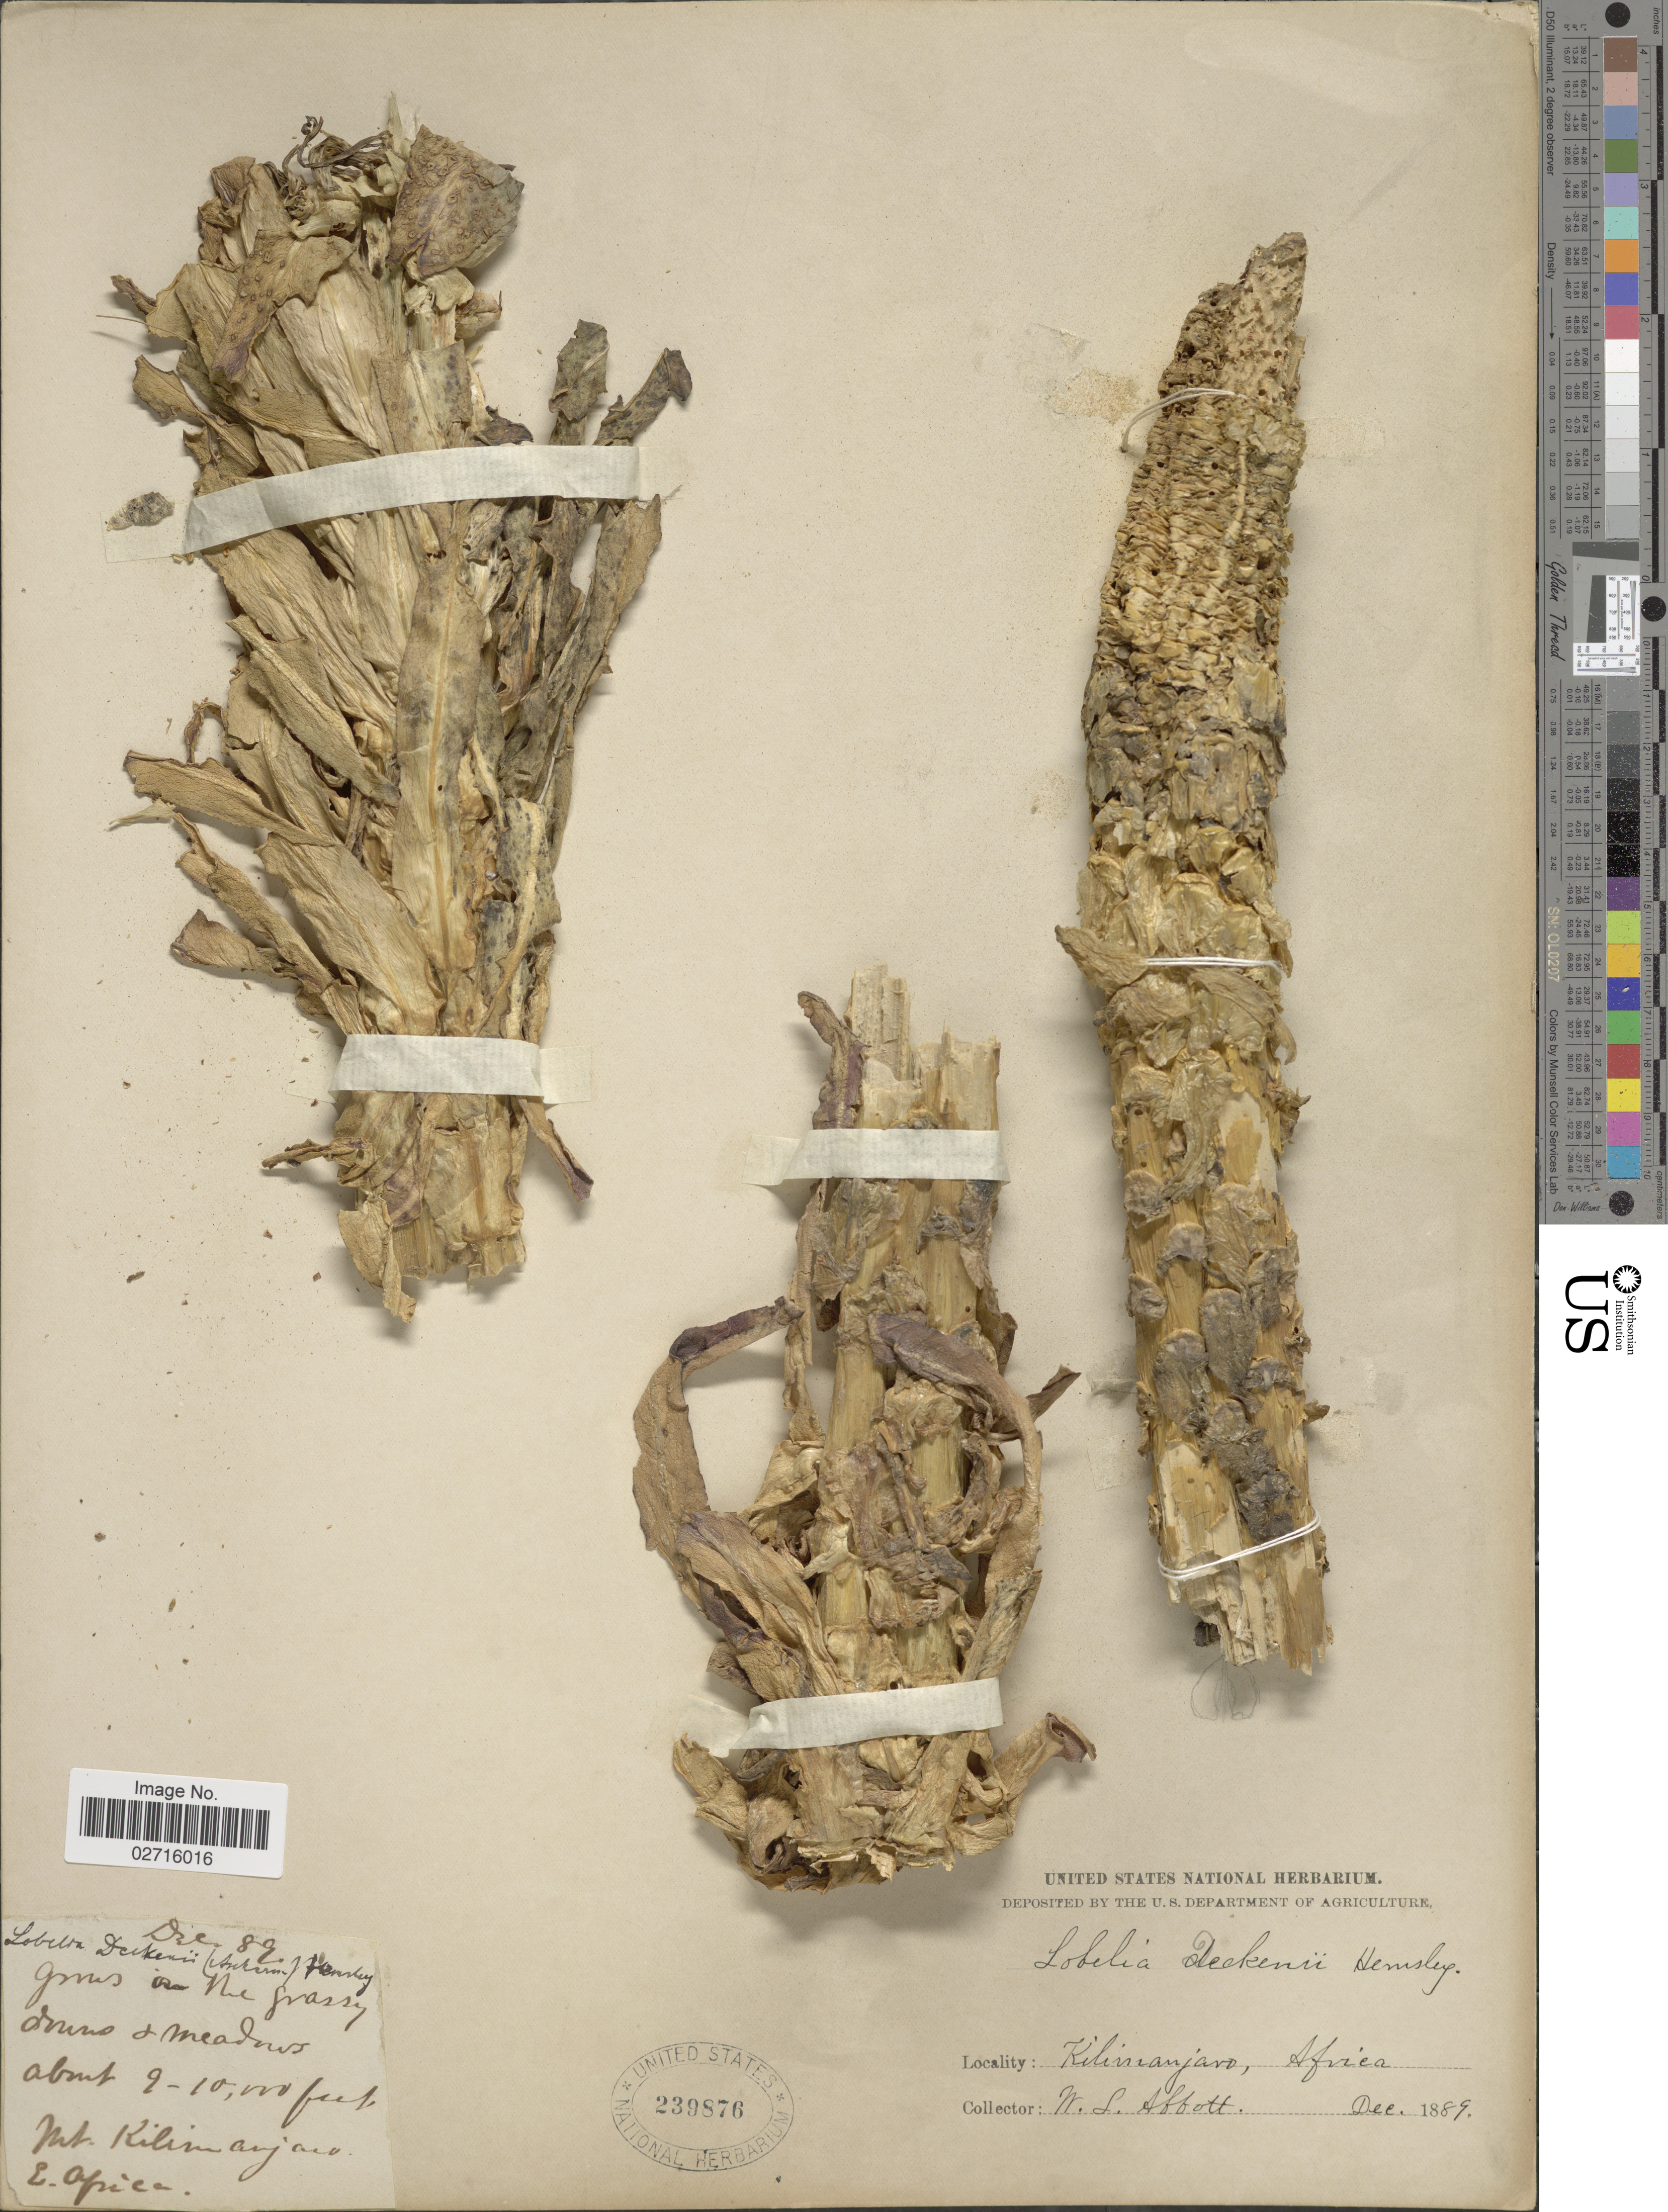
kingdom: Plantae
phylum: Tracheophyta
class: Magnoliopsida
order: Asterales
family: Campanulaceae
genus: Lobelia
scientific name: Lobelia deckenii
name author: (Asch.) Hemsl.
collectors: W. L. Abbott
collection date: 1889-12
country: Tanzania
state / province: Kilimanjaro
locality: Mt. Kilimanjaro.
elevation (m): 2743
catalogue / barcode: US 239876